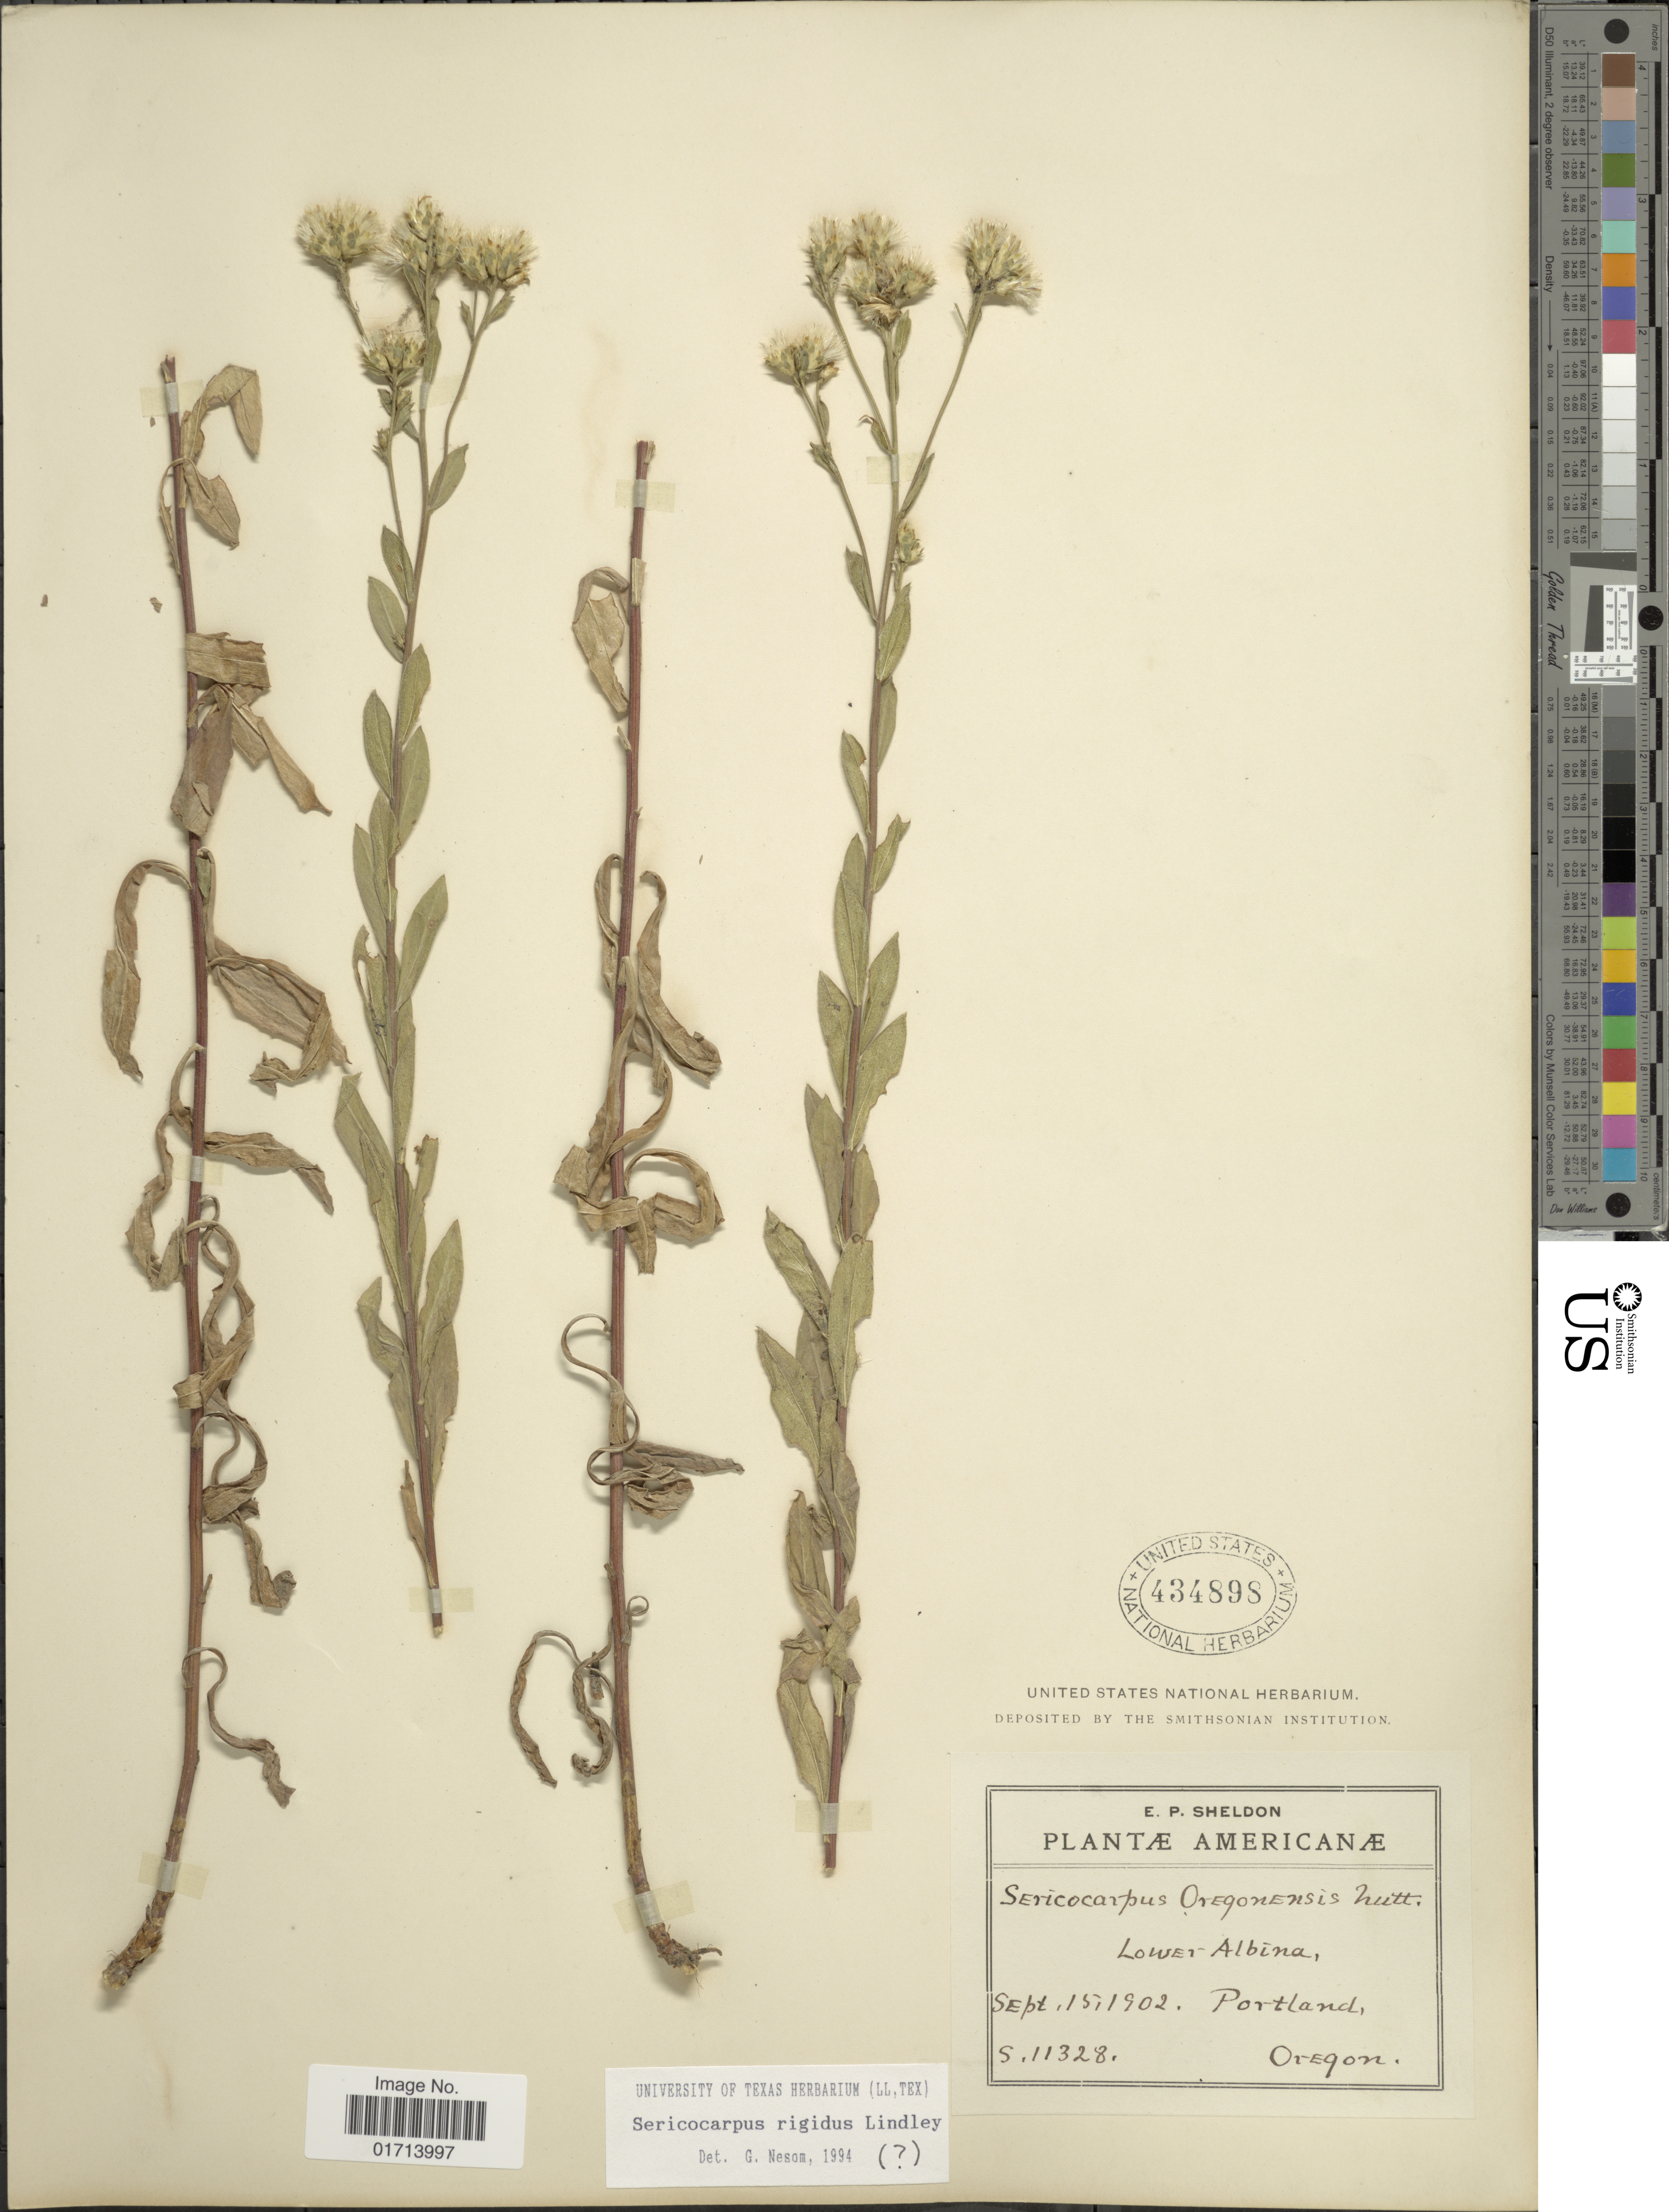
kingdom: Plantae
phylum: Tracheophyta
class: Magnoliopsida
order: Asterales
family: Asteraceae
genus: Sericocarpus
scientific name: Sericocarpus rigidus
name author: (Müll. Arg.) Müll. Arg.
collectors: E. P. Sheldon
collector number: S11328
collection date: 1902-09-15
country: United States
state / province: Oregon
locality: Americanae, Lower Albina, Portland, Oregon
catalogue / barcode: US 434898